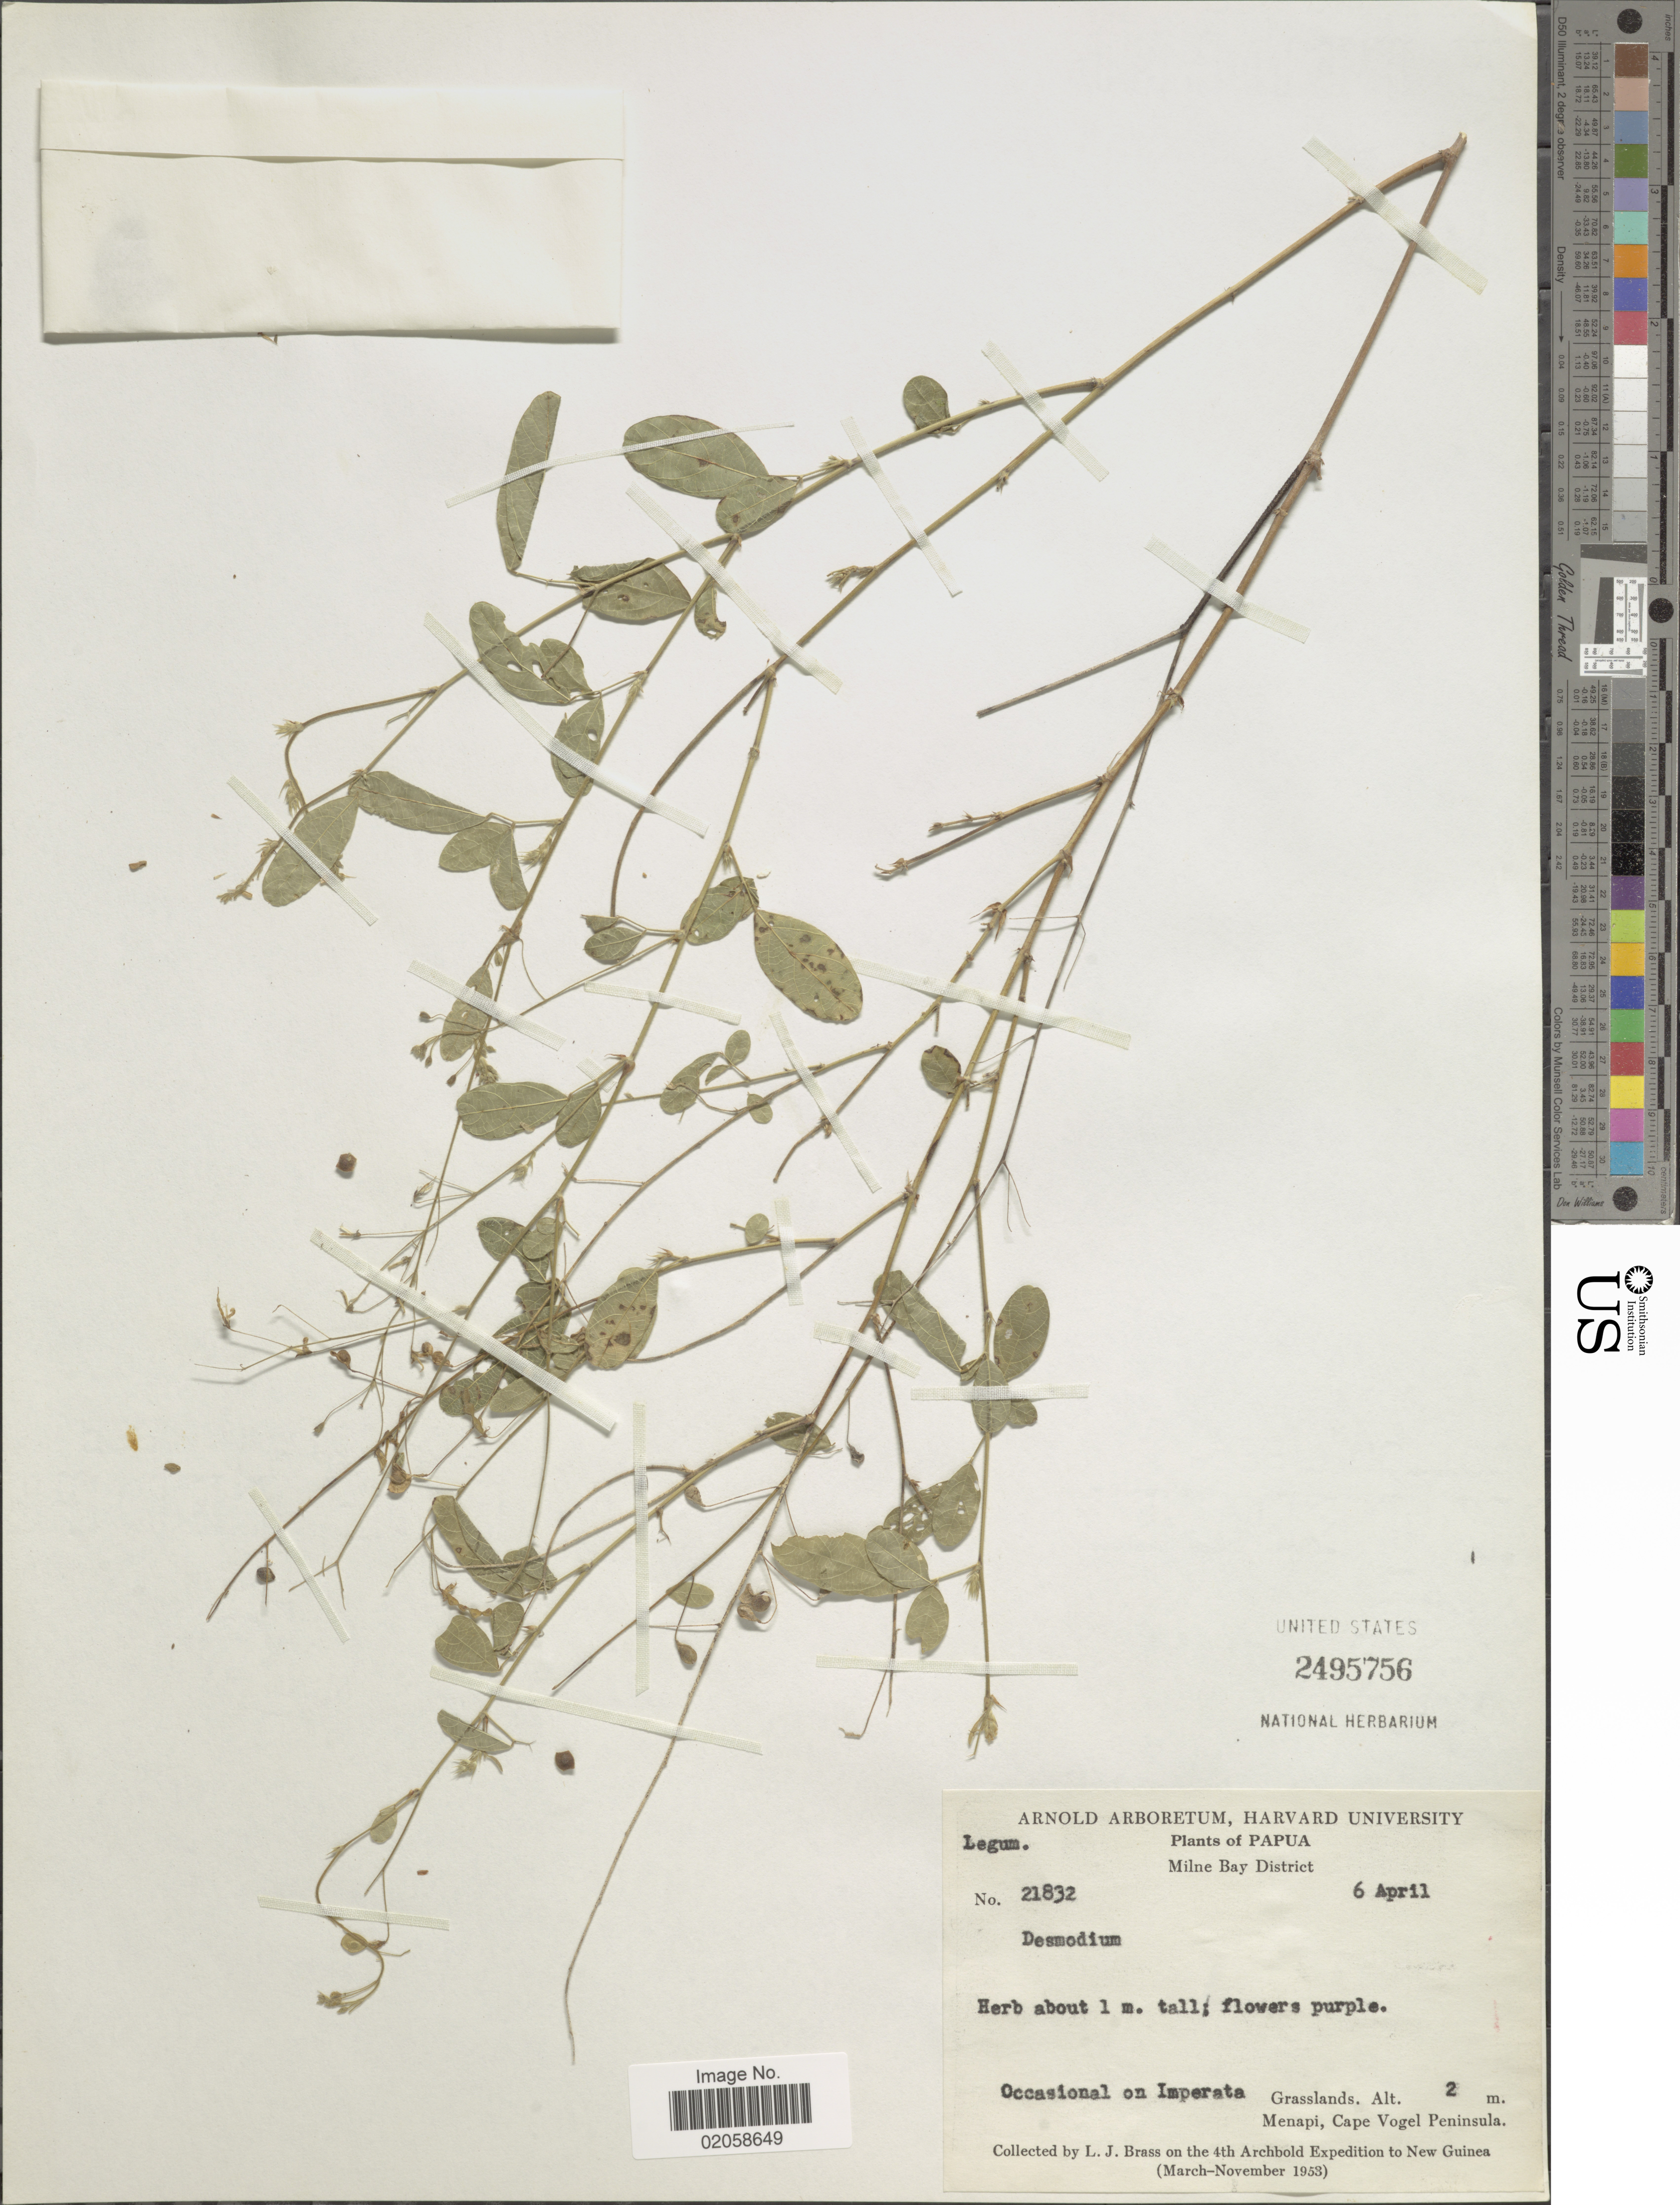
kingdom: Plantae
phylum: Tracheophyta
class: Magnoliopsida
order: Fabales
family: Fabaceae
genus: Desmodium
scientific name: Desmodium tortuosum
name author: (Sw.) DC.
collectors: L. J. Brass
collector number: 21832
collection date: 1953-04-06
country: Papua New Guinea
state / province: Milne Bay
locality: Milne Bay District. Occasional on Imperata. Menapi, Cape Vogel Peninsula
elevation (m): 2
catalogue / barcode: US 2495756